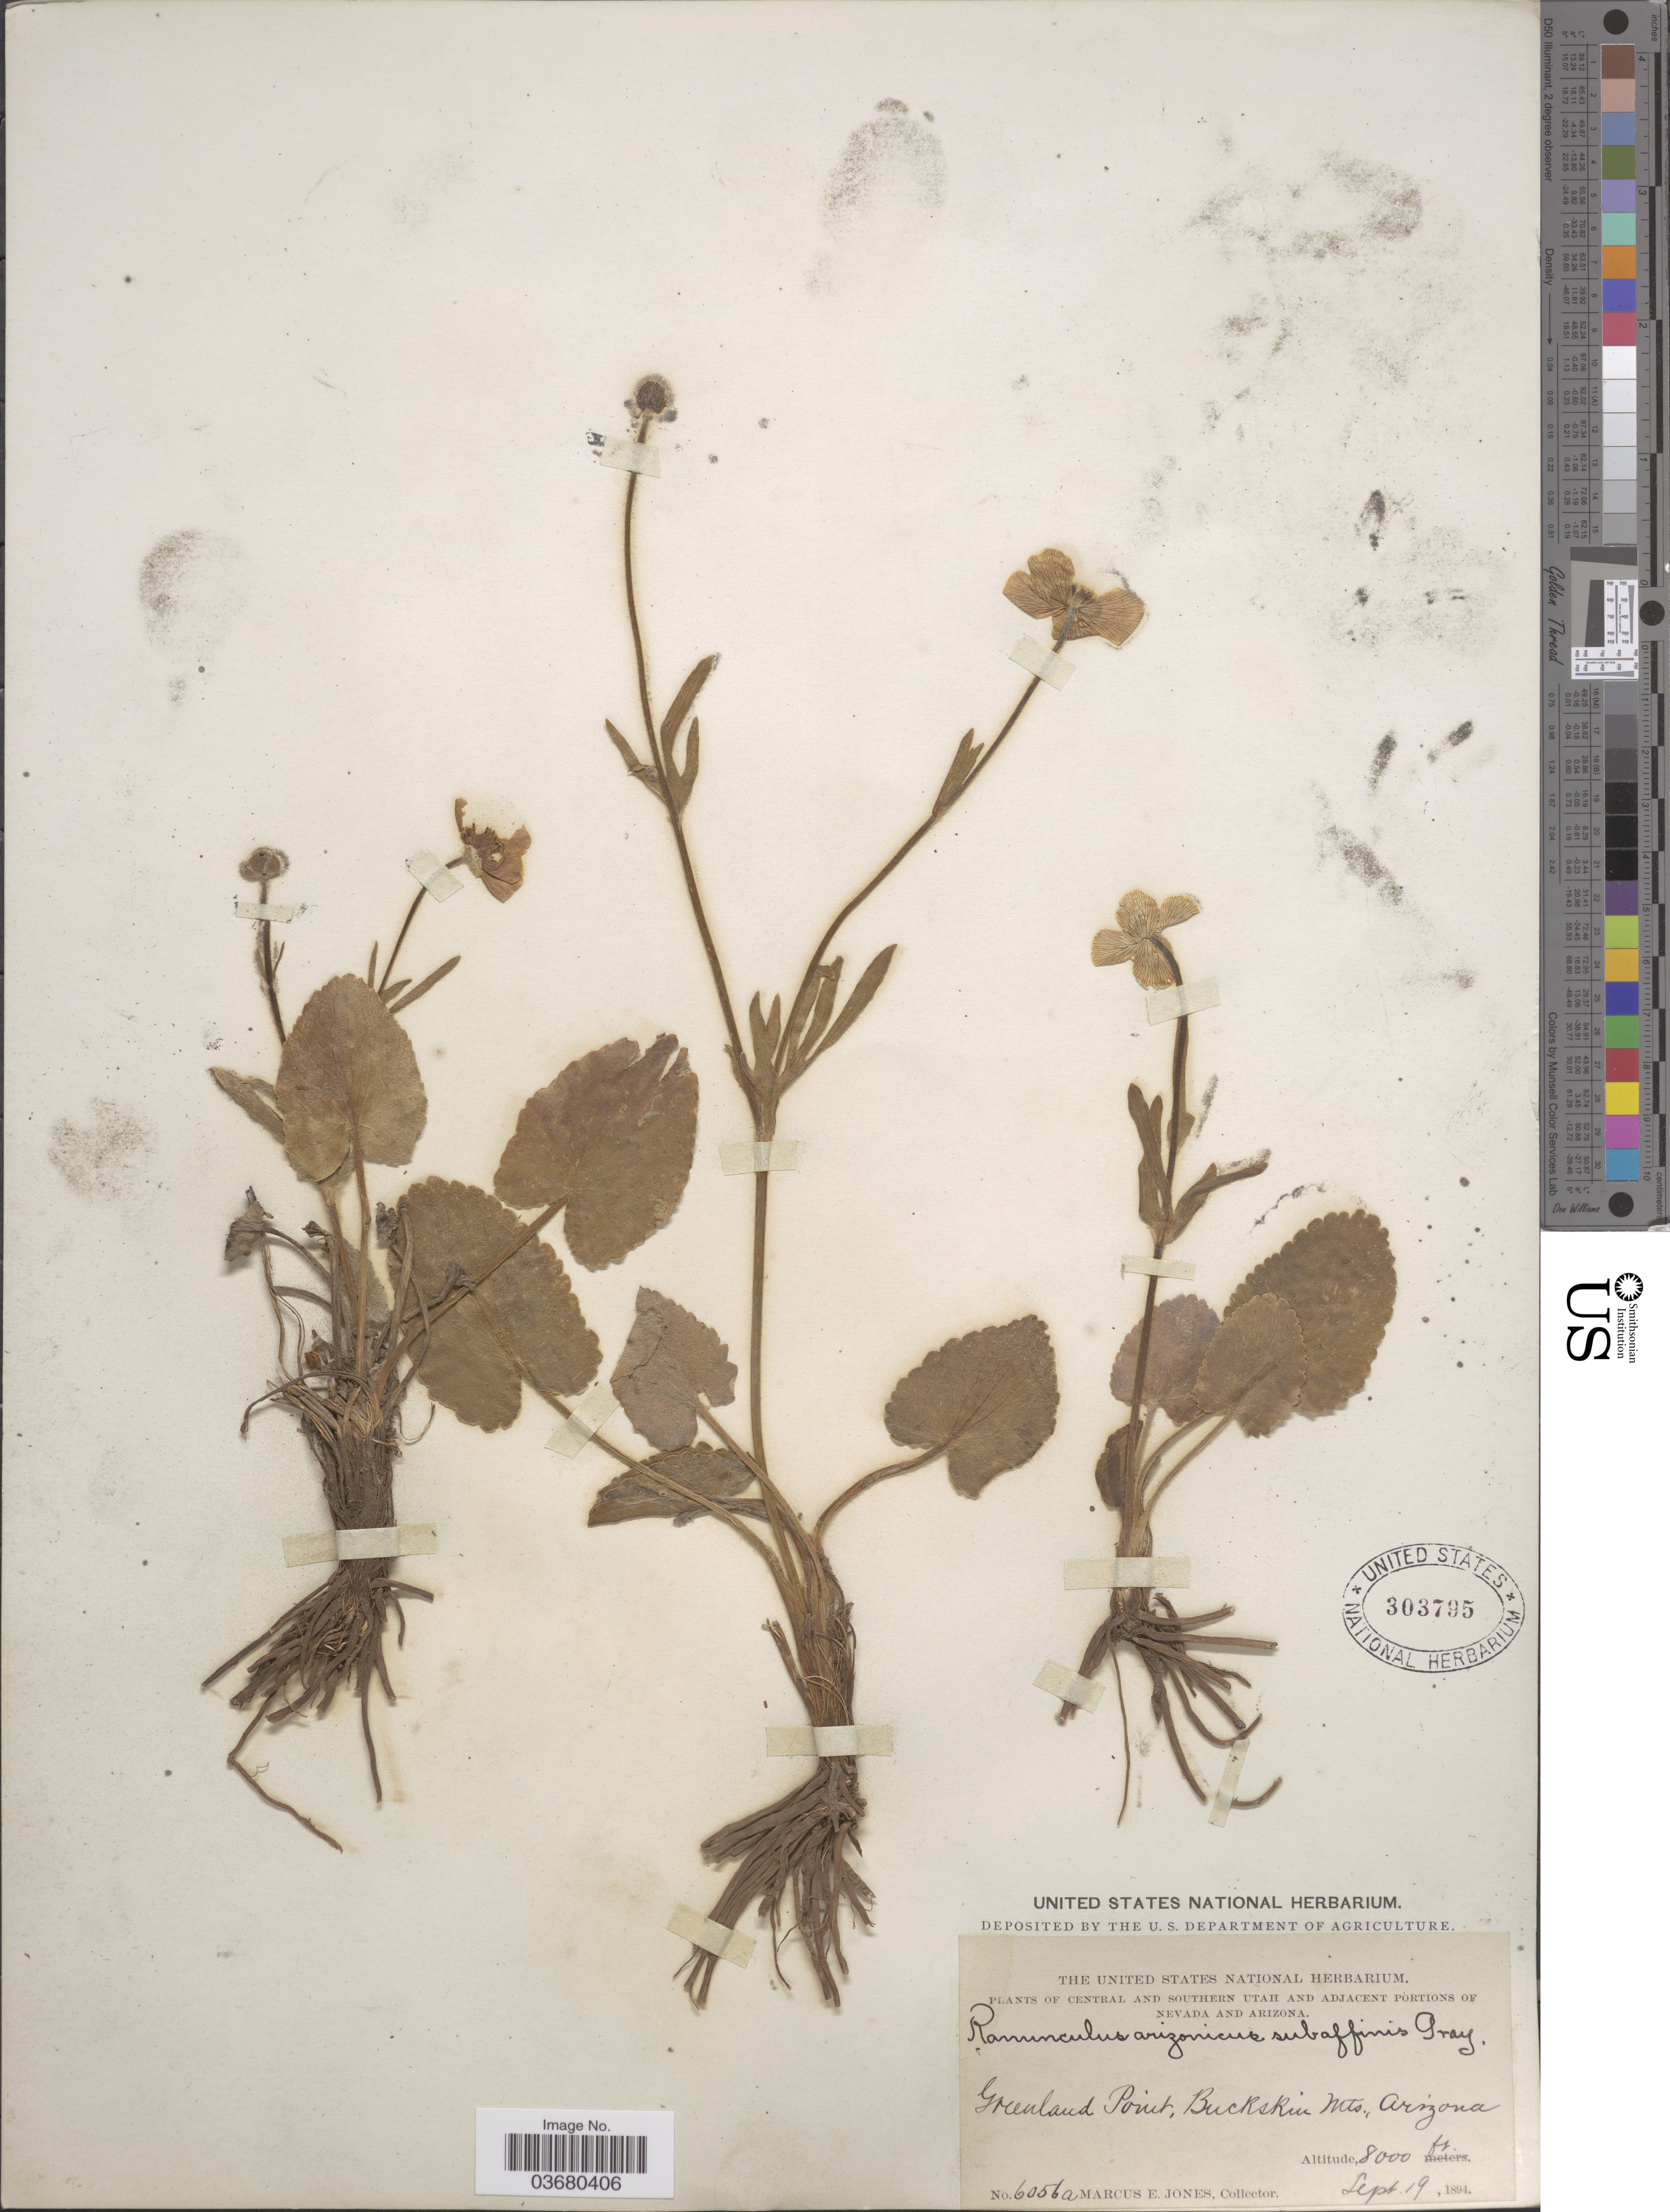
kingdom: Plantae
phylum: Tracheophyta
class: Magnoliopsida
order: Ranunculales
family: Ranunculaceae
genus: Ranunculus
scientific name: Ranunculus cardiophyllus var. subsagittatus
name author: (A. Gray) L.D. Benson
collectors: M. E. Jones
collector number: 6056a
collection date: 1894-09-19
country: United States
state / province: Arizona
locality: Greenland Point, Buckskin Mts.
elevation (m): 2438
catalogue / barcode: US 303795